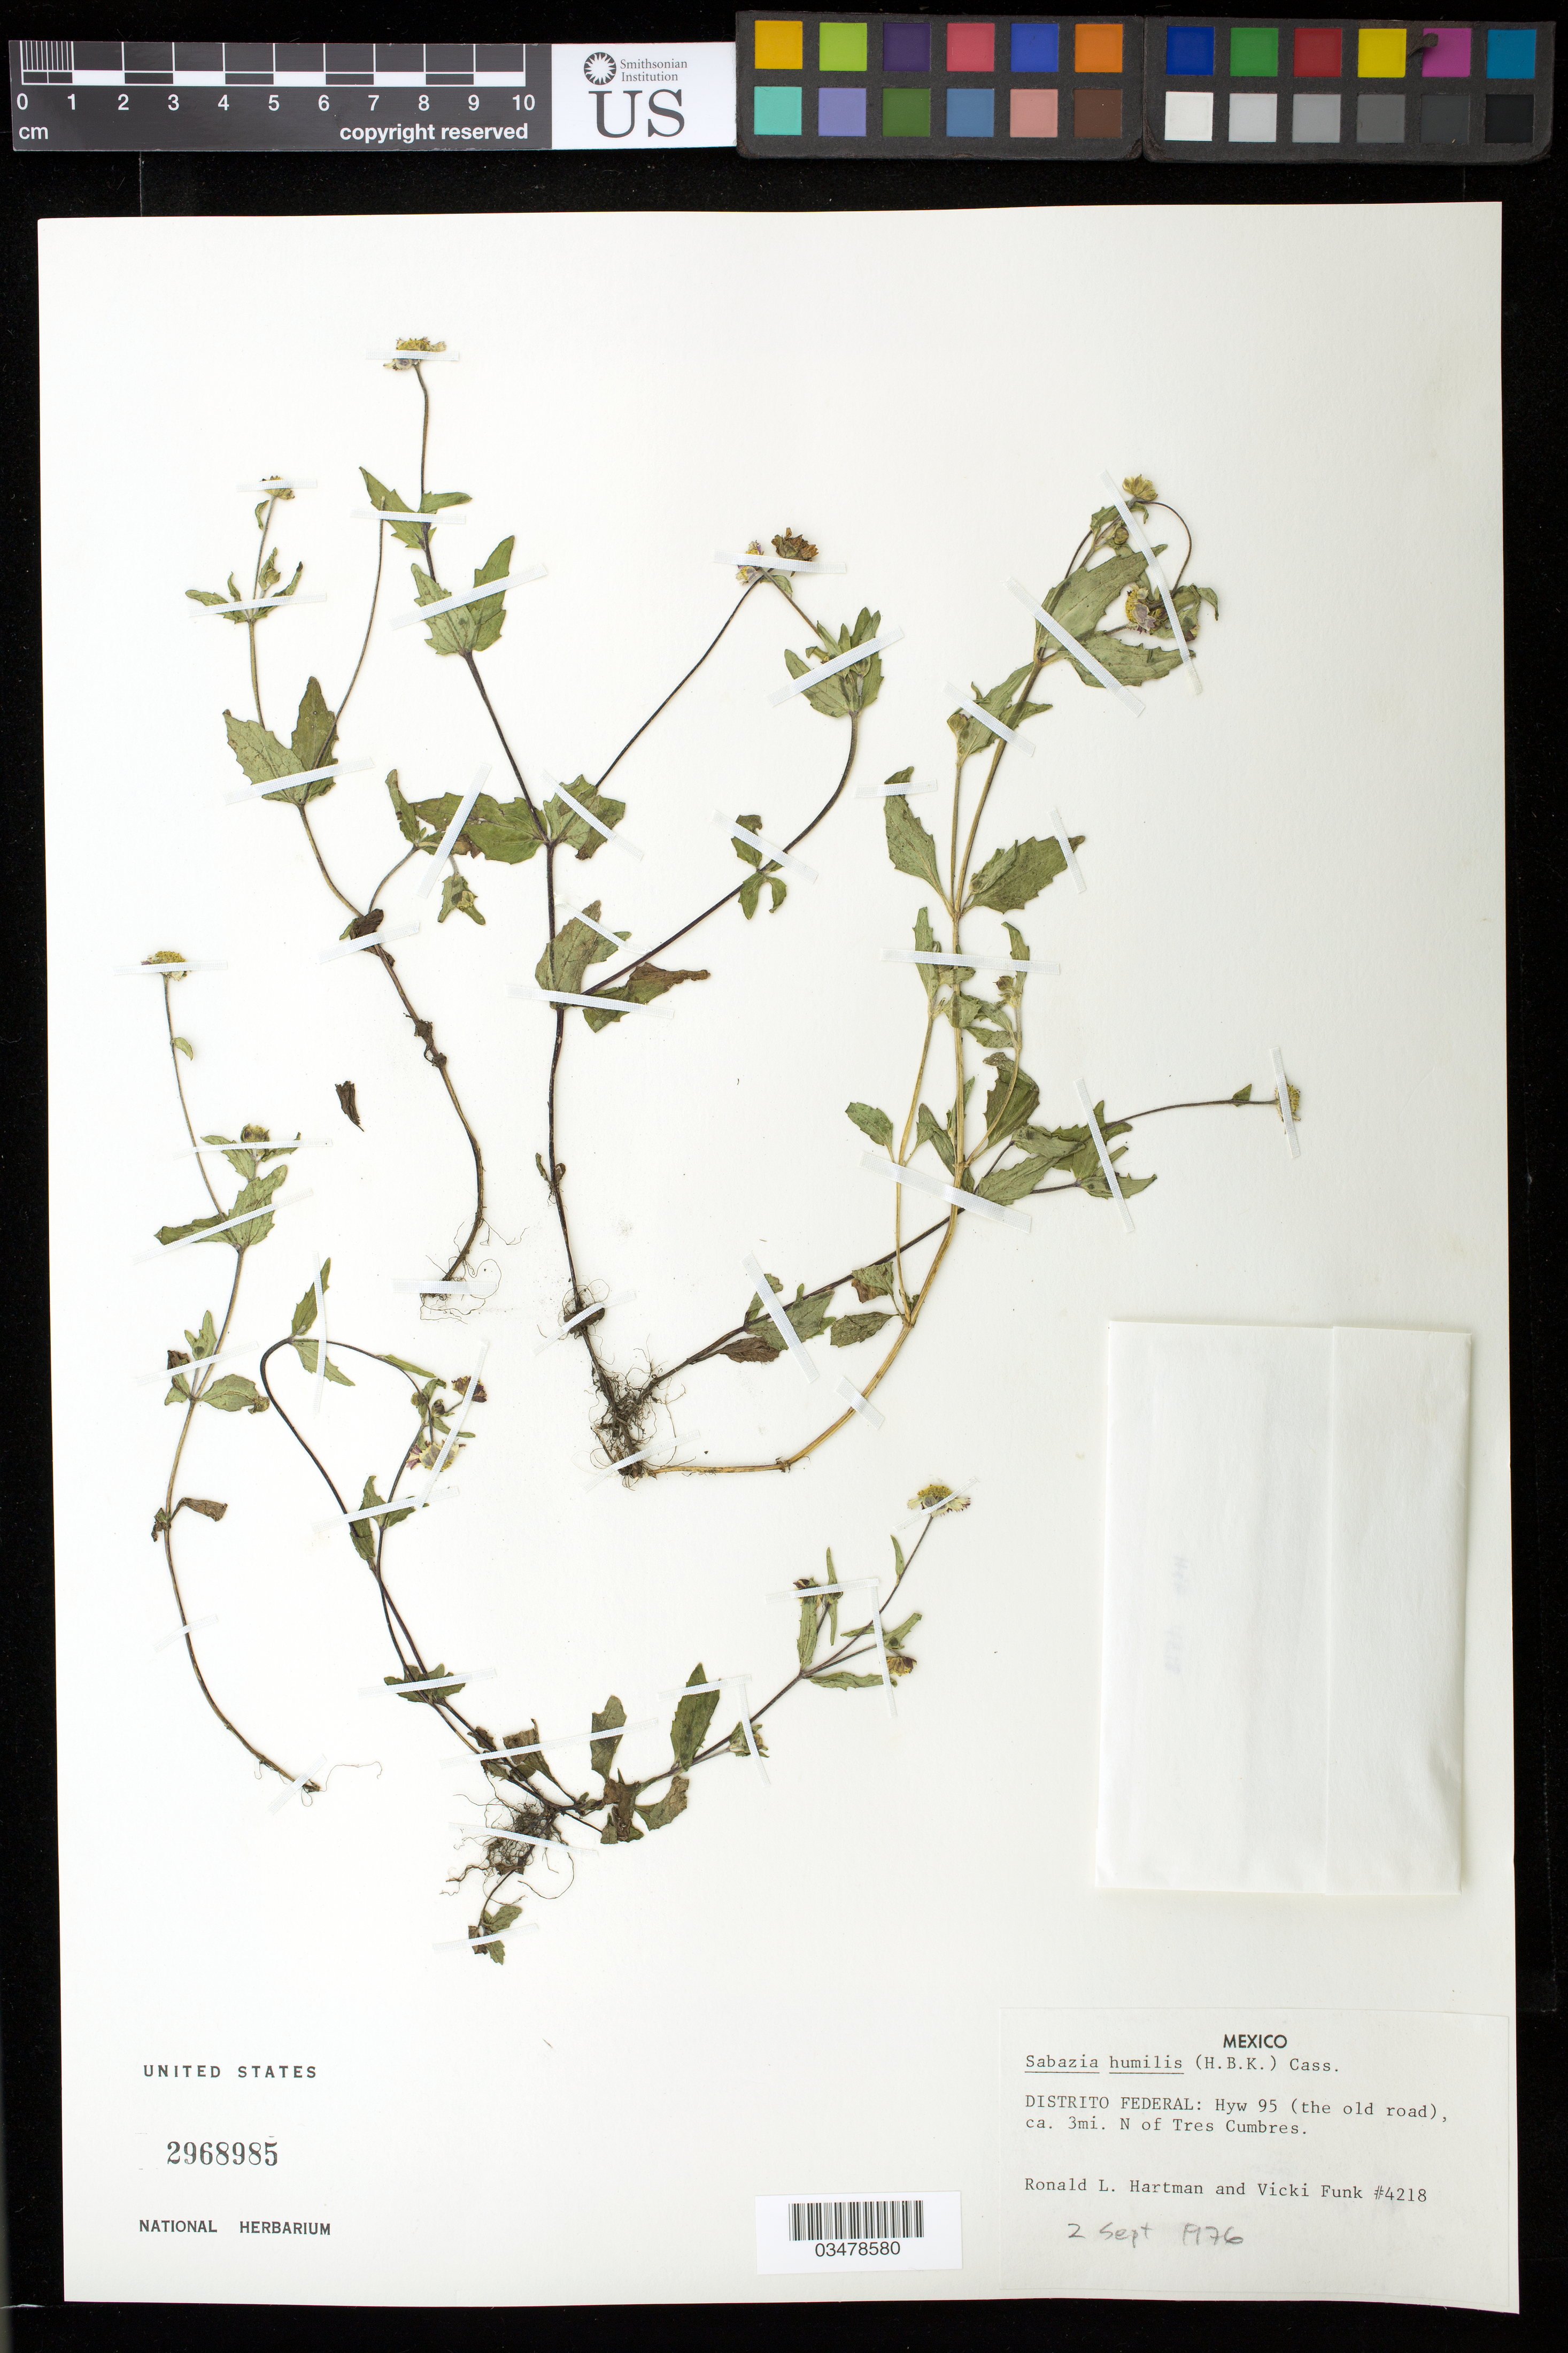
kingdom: Plantae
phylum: Tracheophyta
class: Magnoliopsida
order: Asterales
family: Asteraceae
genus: Sabazia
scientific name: Sabazia humilis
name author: (Kunth) Cass.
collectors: R. Hartman & V. Funk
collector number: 4218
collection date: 1976-09-02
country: Mexico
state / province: Distrito Federal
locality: Hwy 95 (the old road) ca. 3 mi N of Tres Cumbres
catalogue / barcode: US 2968985